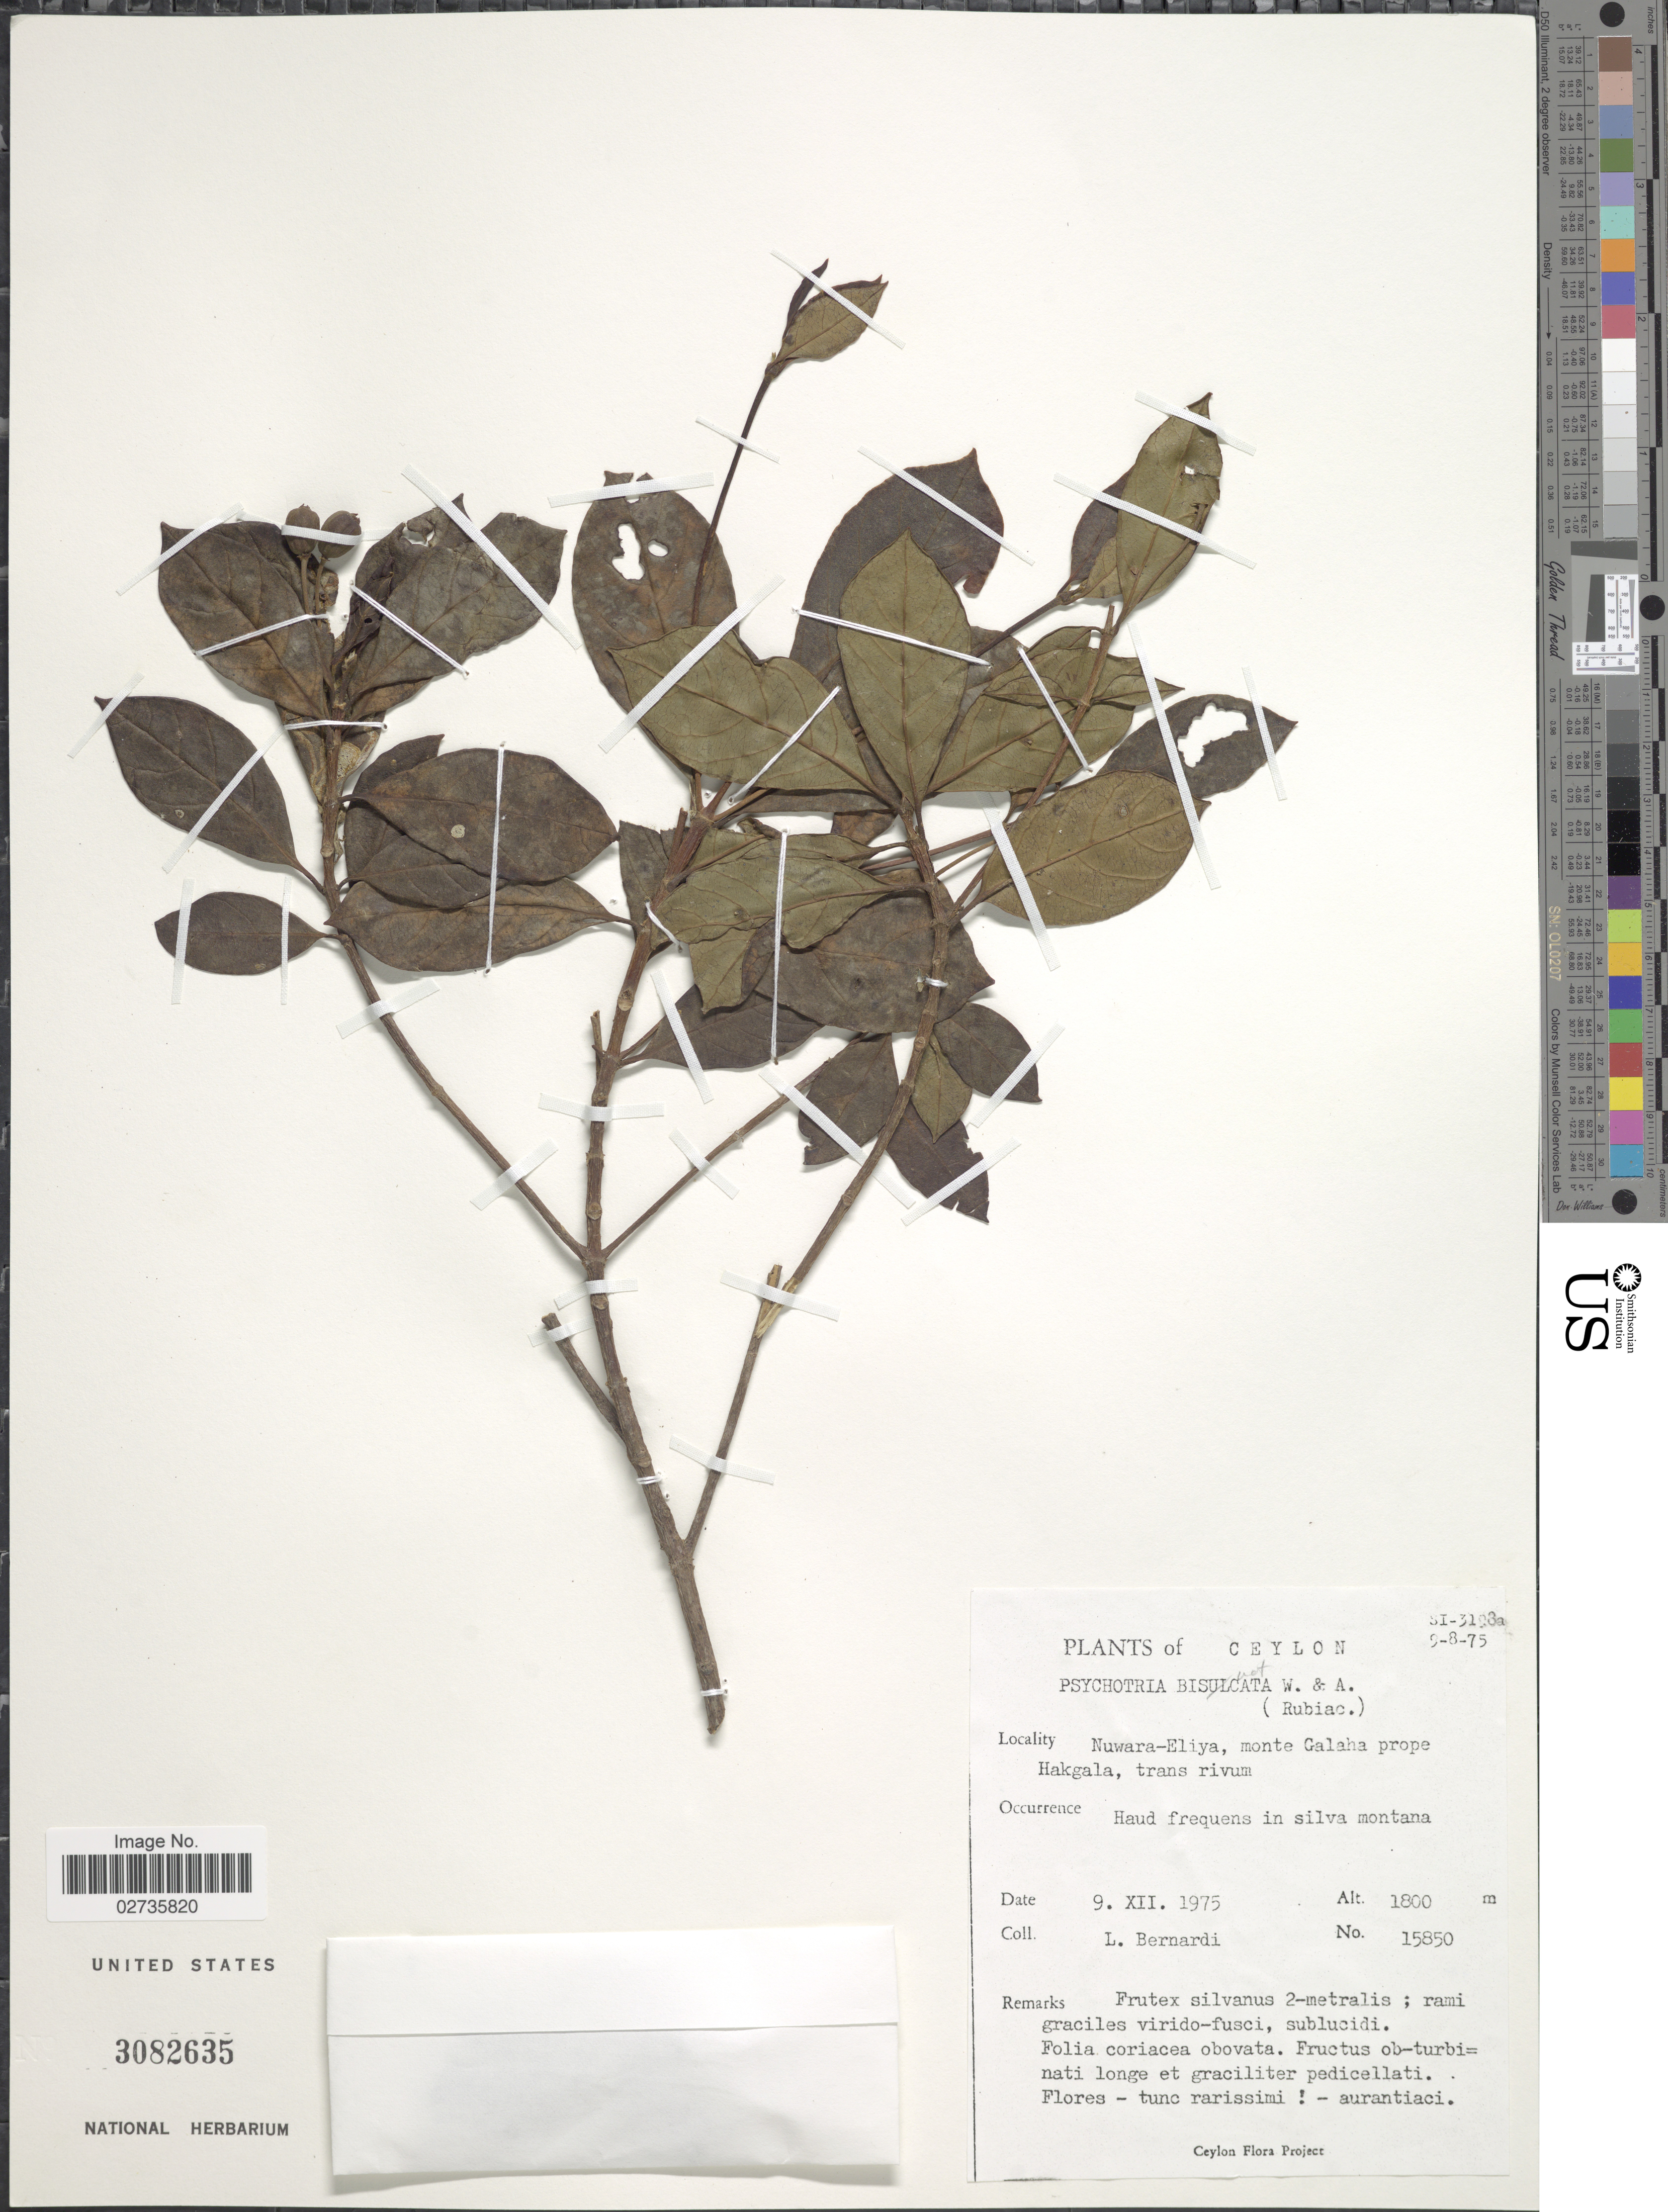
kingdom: Plantae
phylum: Tracheophyta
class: Magnoliopsida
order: Gentianales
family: Rubiaceae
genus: Psychotria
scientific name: Psychotria zeylanica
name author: Sohmer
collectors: L. Bernardi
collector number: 15850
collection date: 1975-12-09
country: Sri Lanka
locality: Ceylon, Nuwara-Eliya, monte Galaha prope Hakgala, trans rivum, Haud frequens in silva montana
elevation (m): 1800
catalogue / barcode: US 3082635